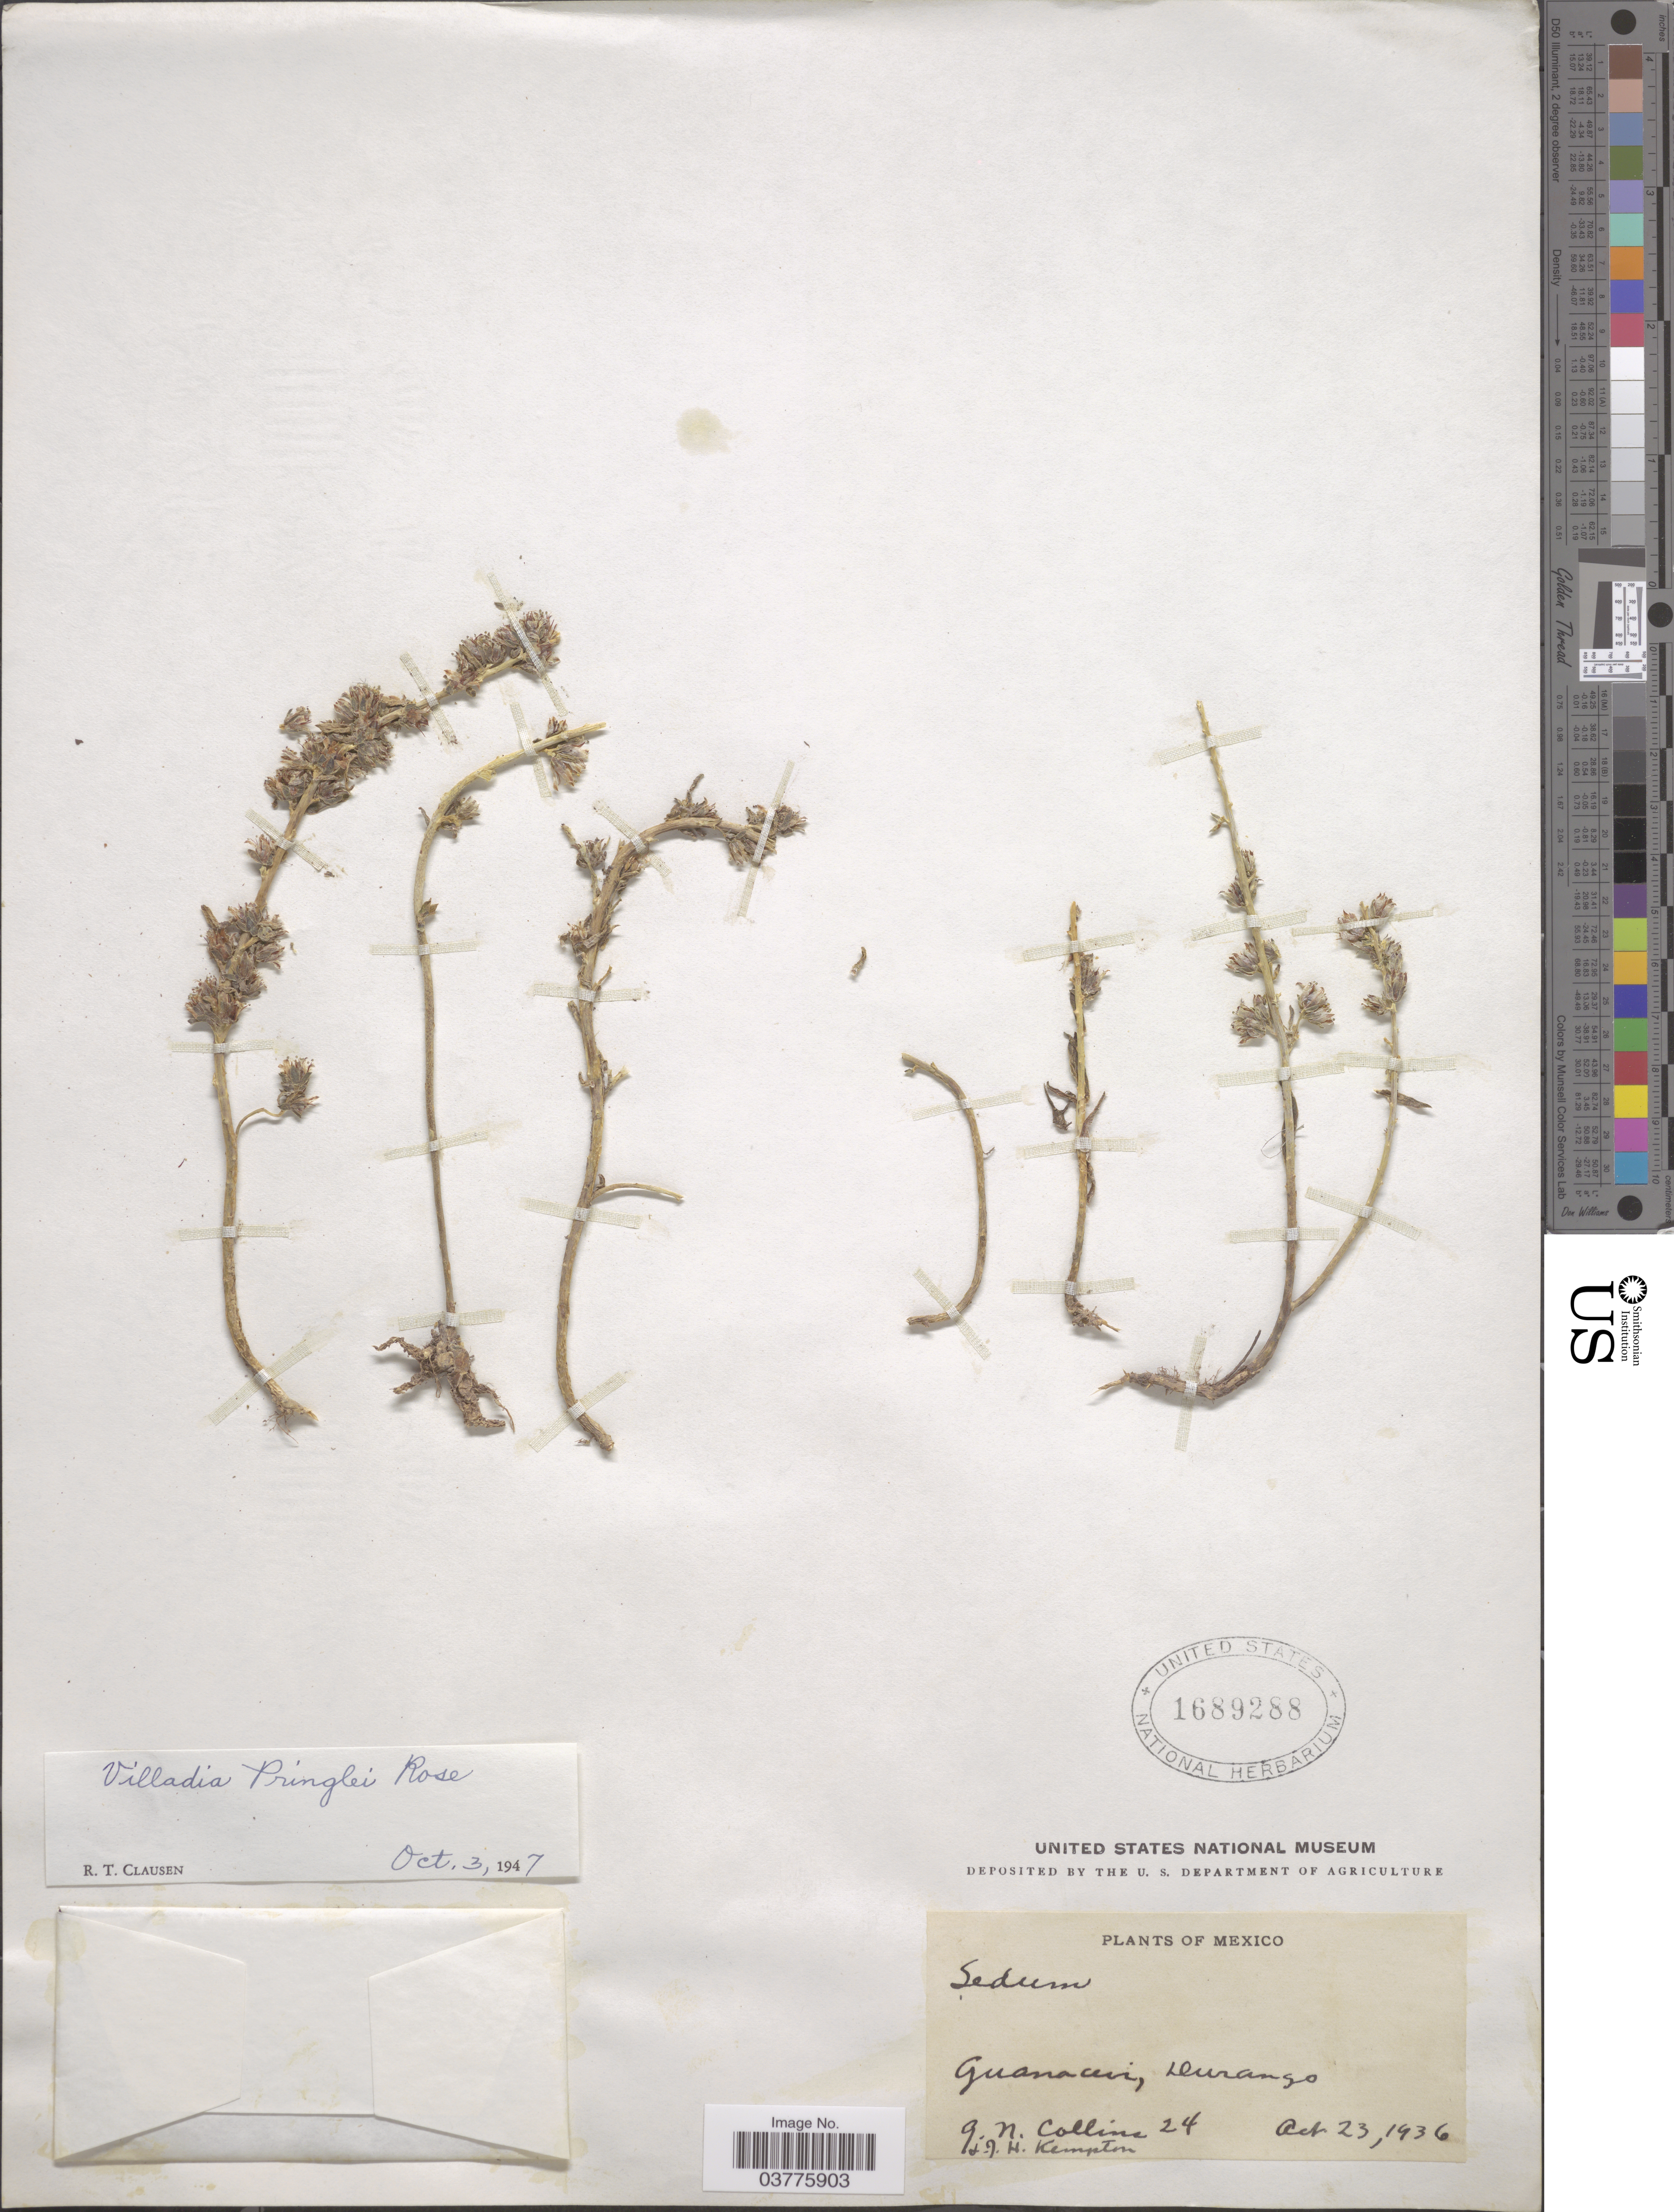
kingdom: Plantae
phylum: Tracheophyta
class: Magnoliopsida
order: Saxifragales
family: Crassulaceae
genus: Villadia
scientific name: Villadia pringlei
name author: Rose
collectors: G. Collins & J. H. Kempton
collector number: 24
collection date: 1936-10-23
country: Mexico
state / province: Durango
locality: Guanacevi.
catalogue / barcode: US 1689288